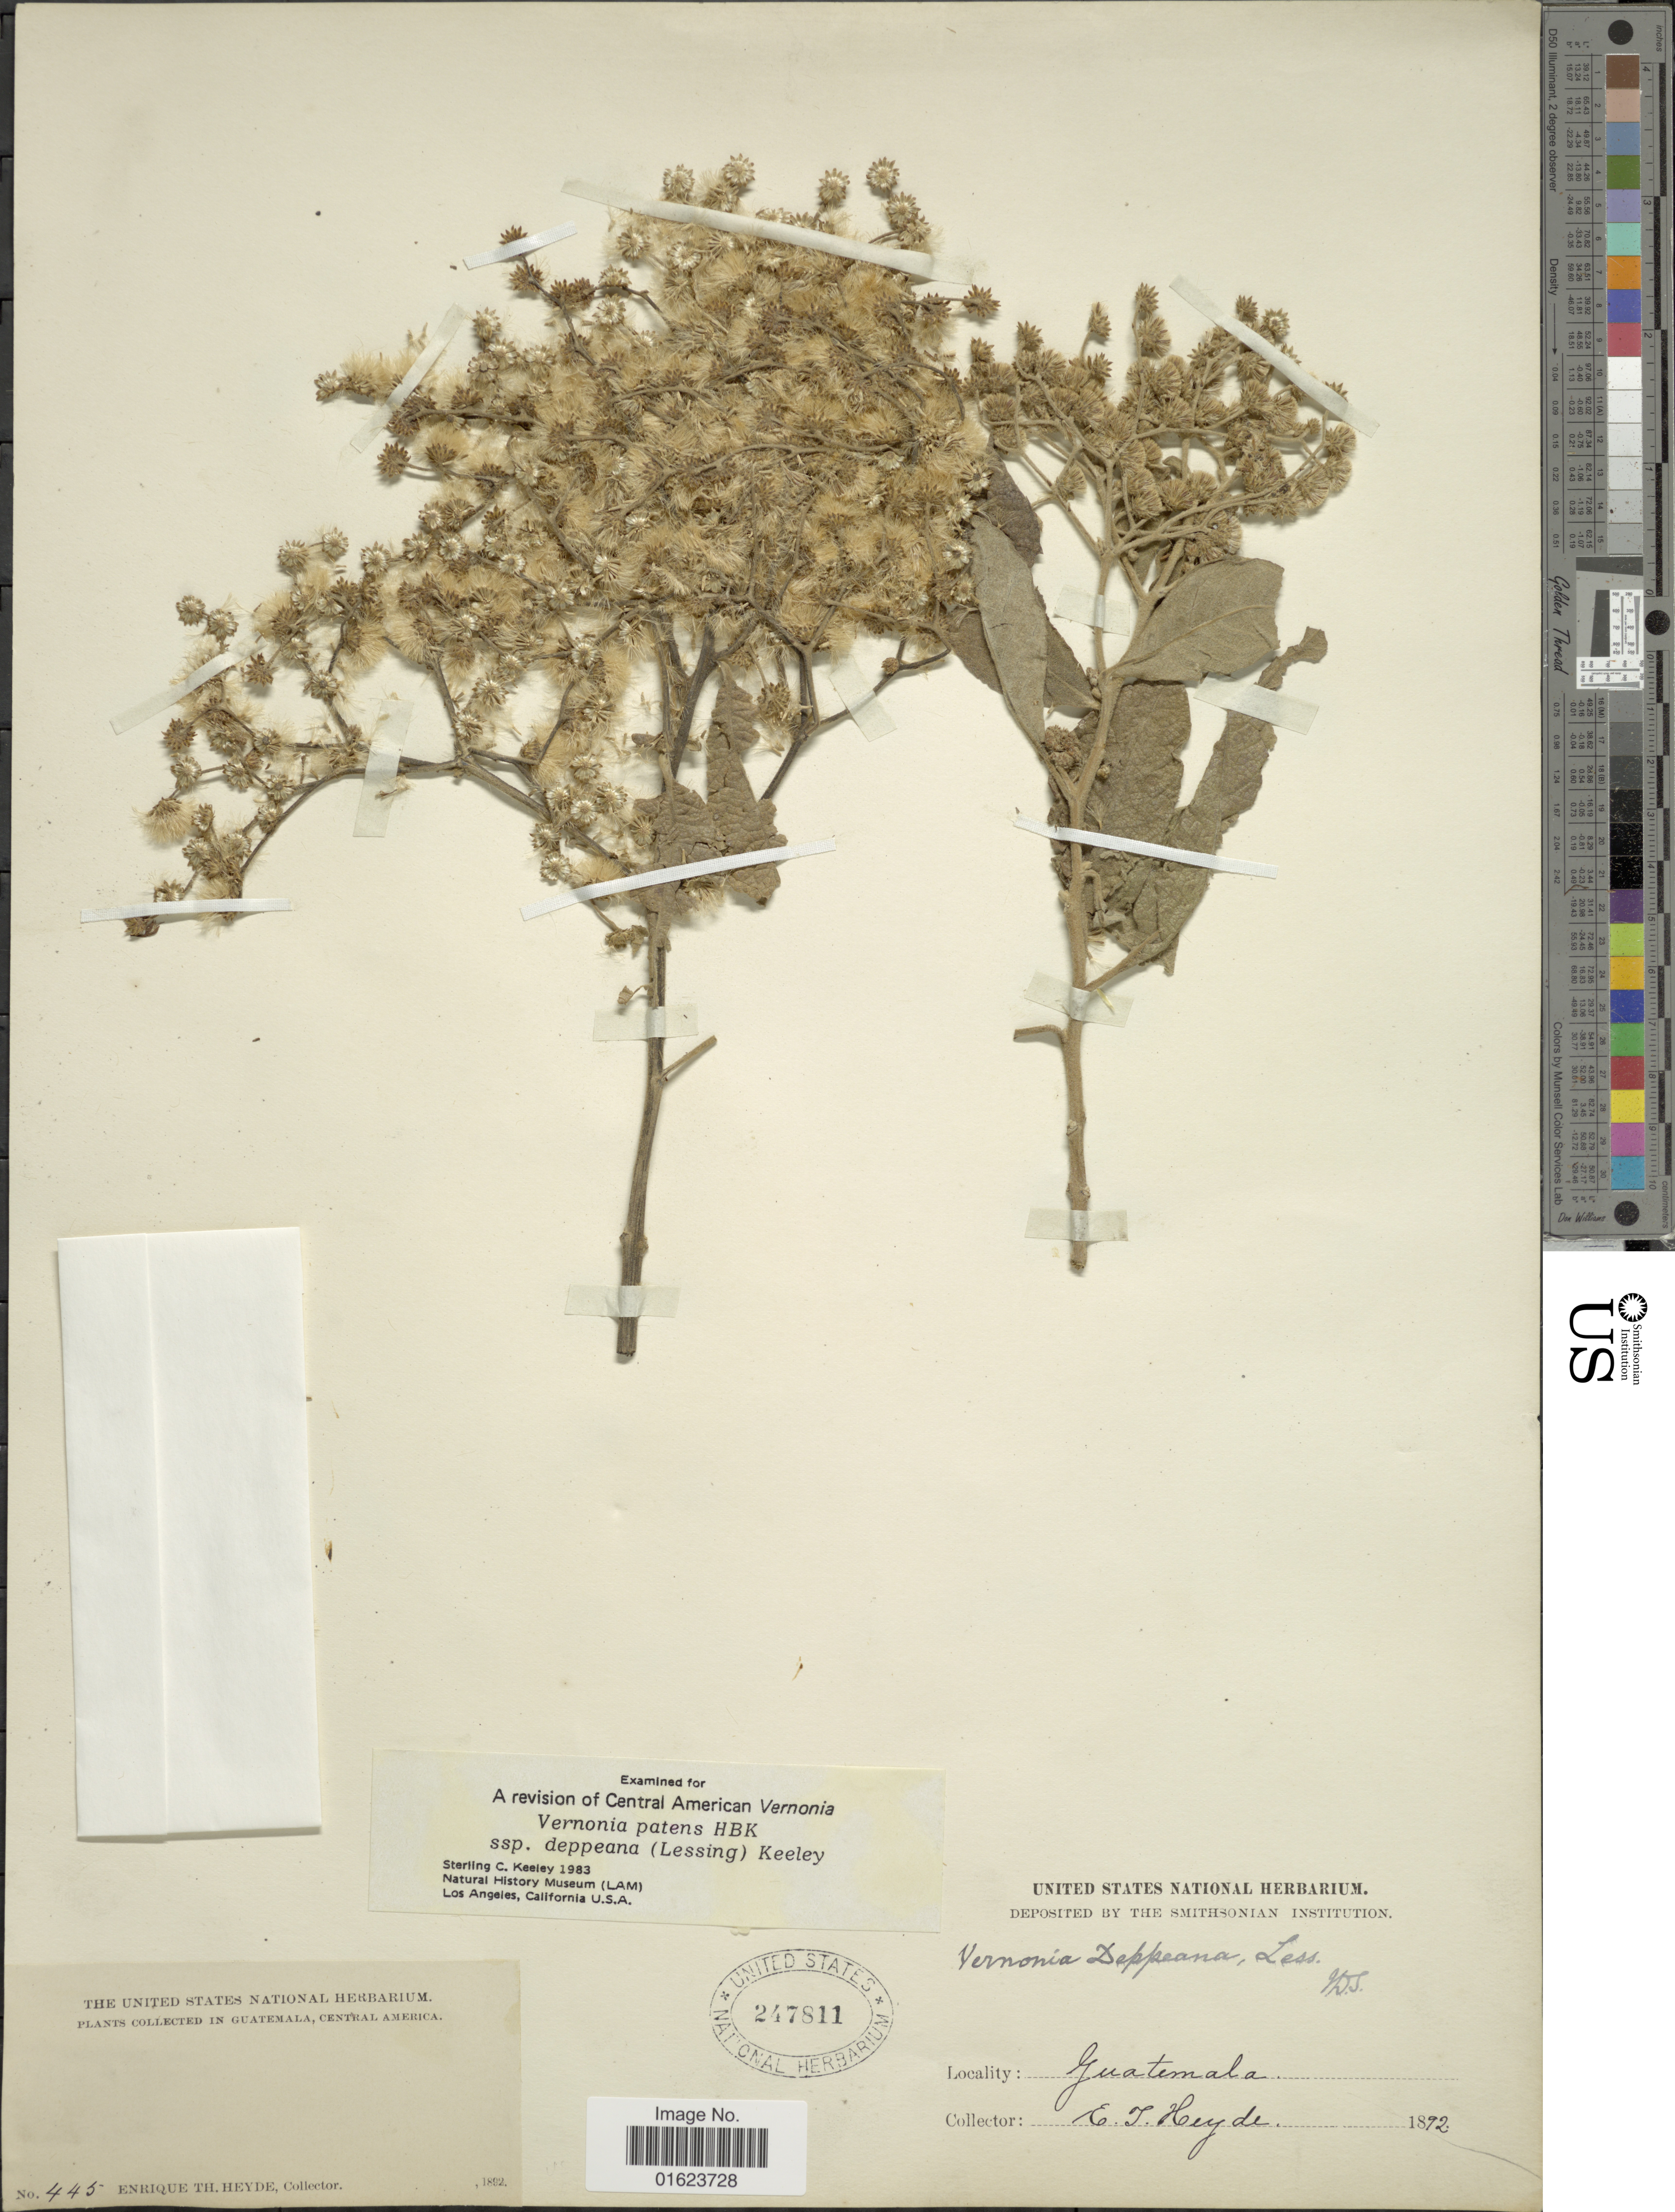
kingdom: Plantae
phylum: Tracheophyta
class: Magnoliopsida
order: Asterales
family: Asteraceae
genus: Vernonanthura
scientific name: Vernonanthura deppeana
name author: (Less.) H. Rob.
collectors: E. T. Heyde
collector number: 445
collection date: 1892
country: Guatemala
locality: Guatemala.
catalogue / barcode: US 247811